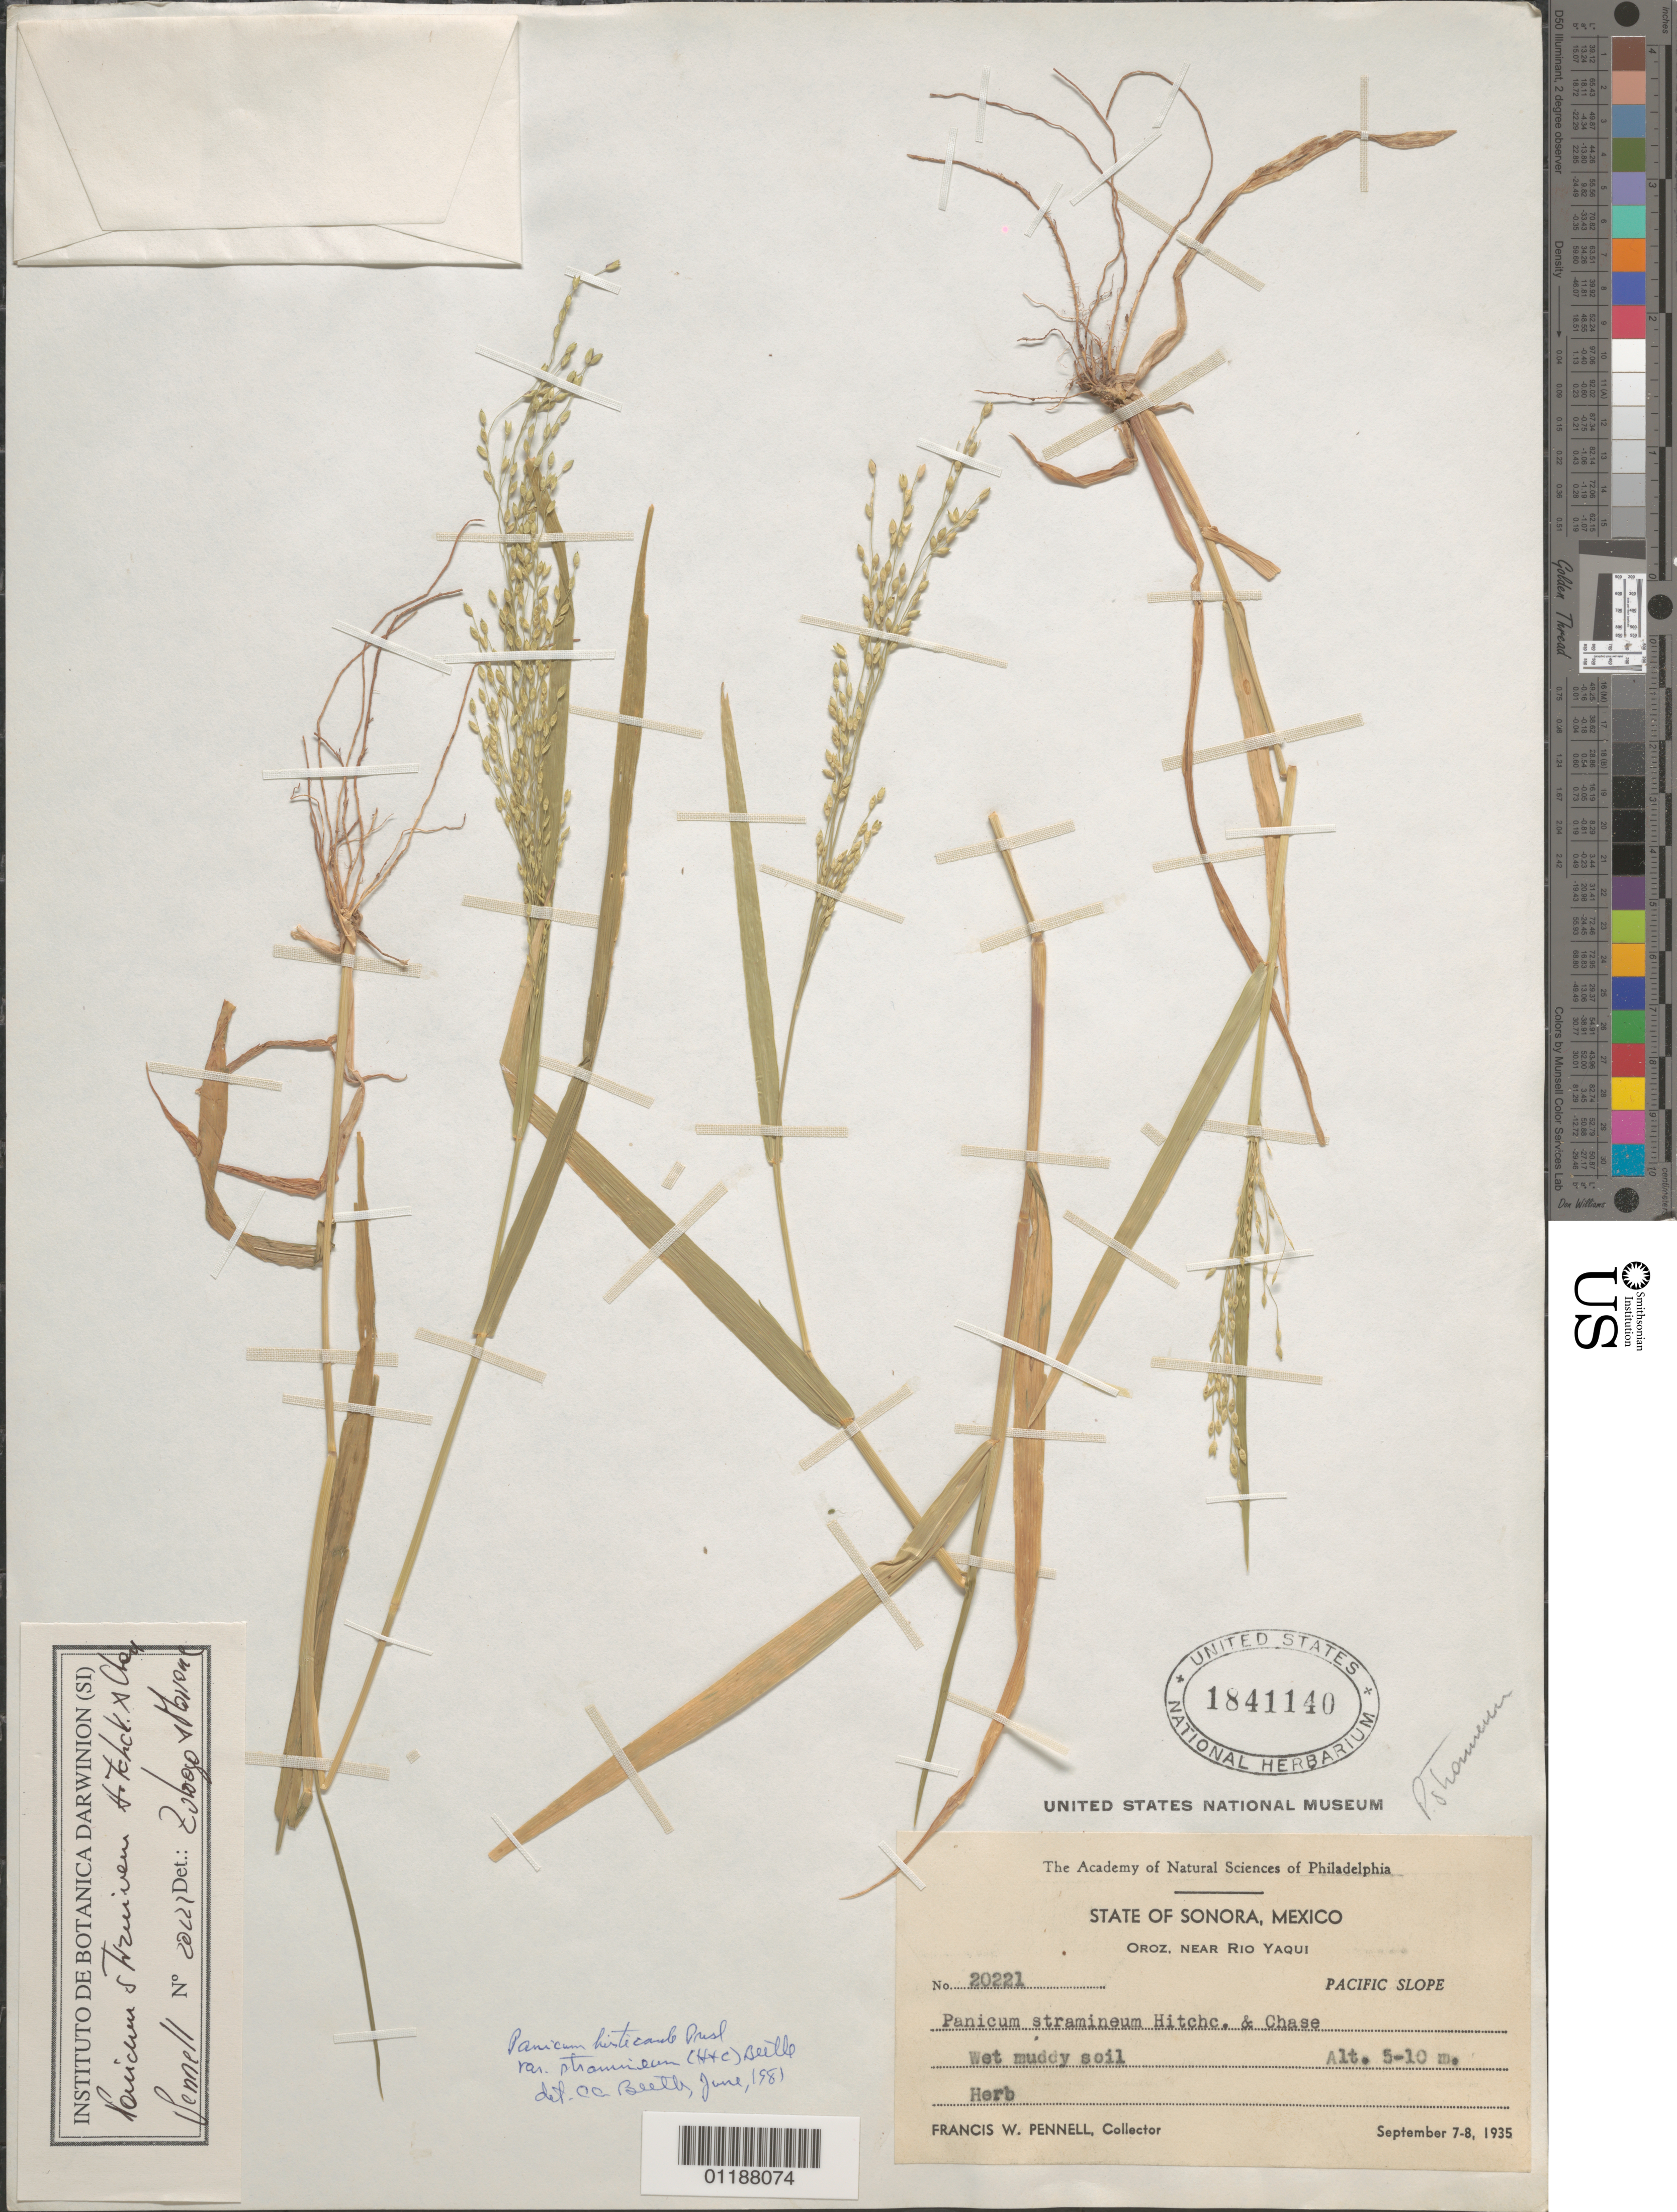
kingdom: Plantae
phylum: Tracheophyta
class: Liliopsida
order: Poales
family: Poaceae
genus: Panicum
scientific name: Panicum stramineum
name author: Hitchc. & Chase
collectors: F. W. Pennell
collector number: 20221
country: Mexico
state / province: Sonora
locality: Oroz, near Rio Yaqui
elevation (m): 5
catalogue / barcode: US 1841140